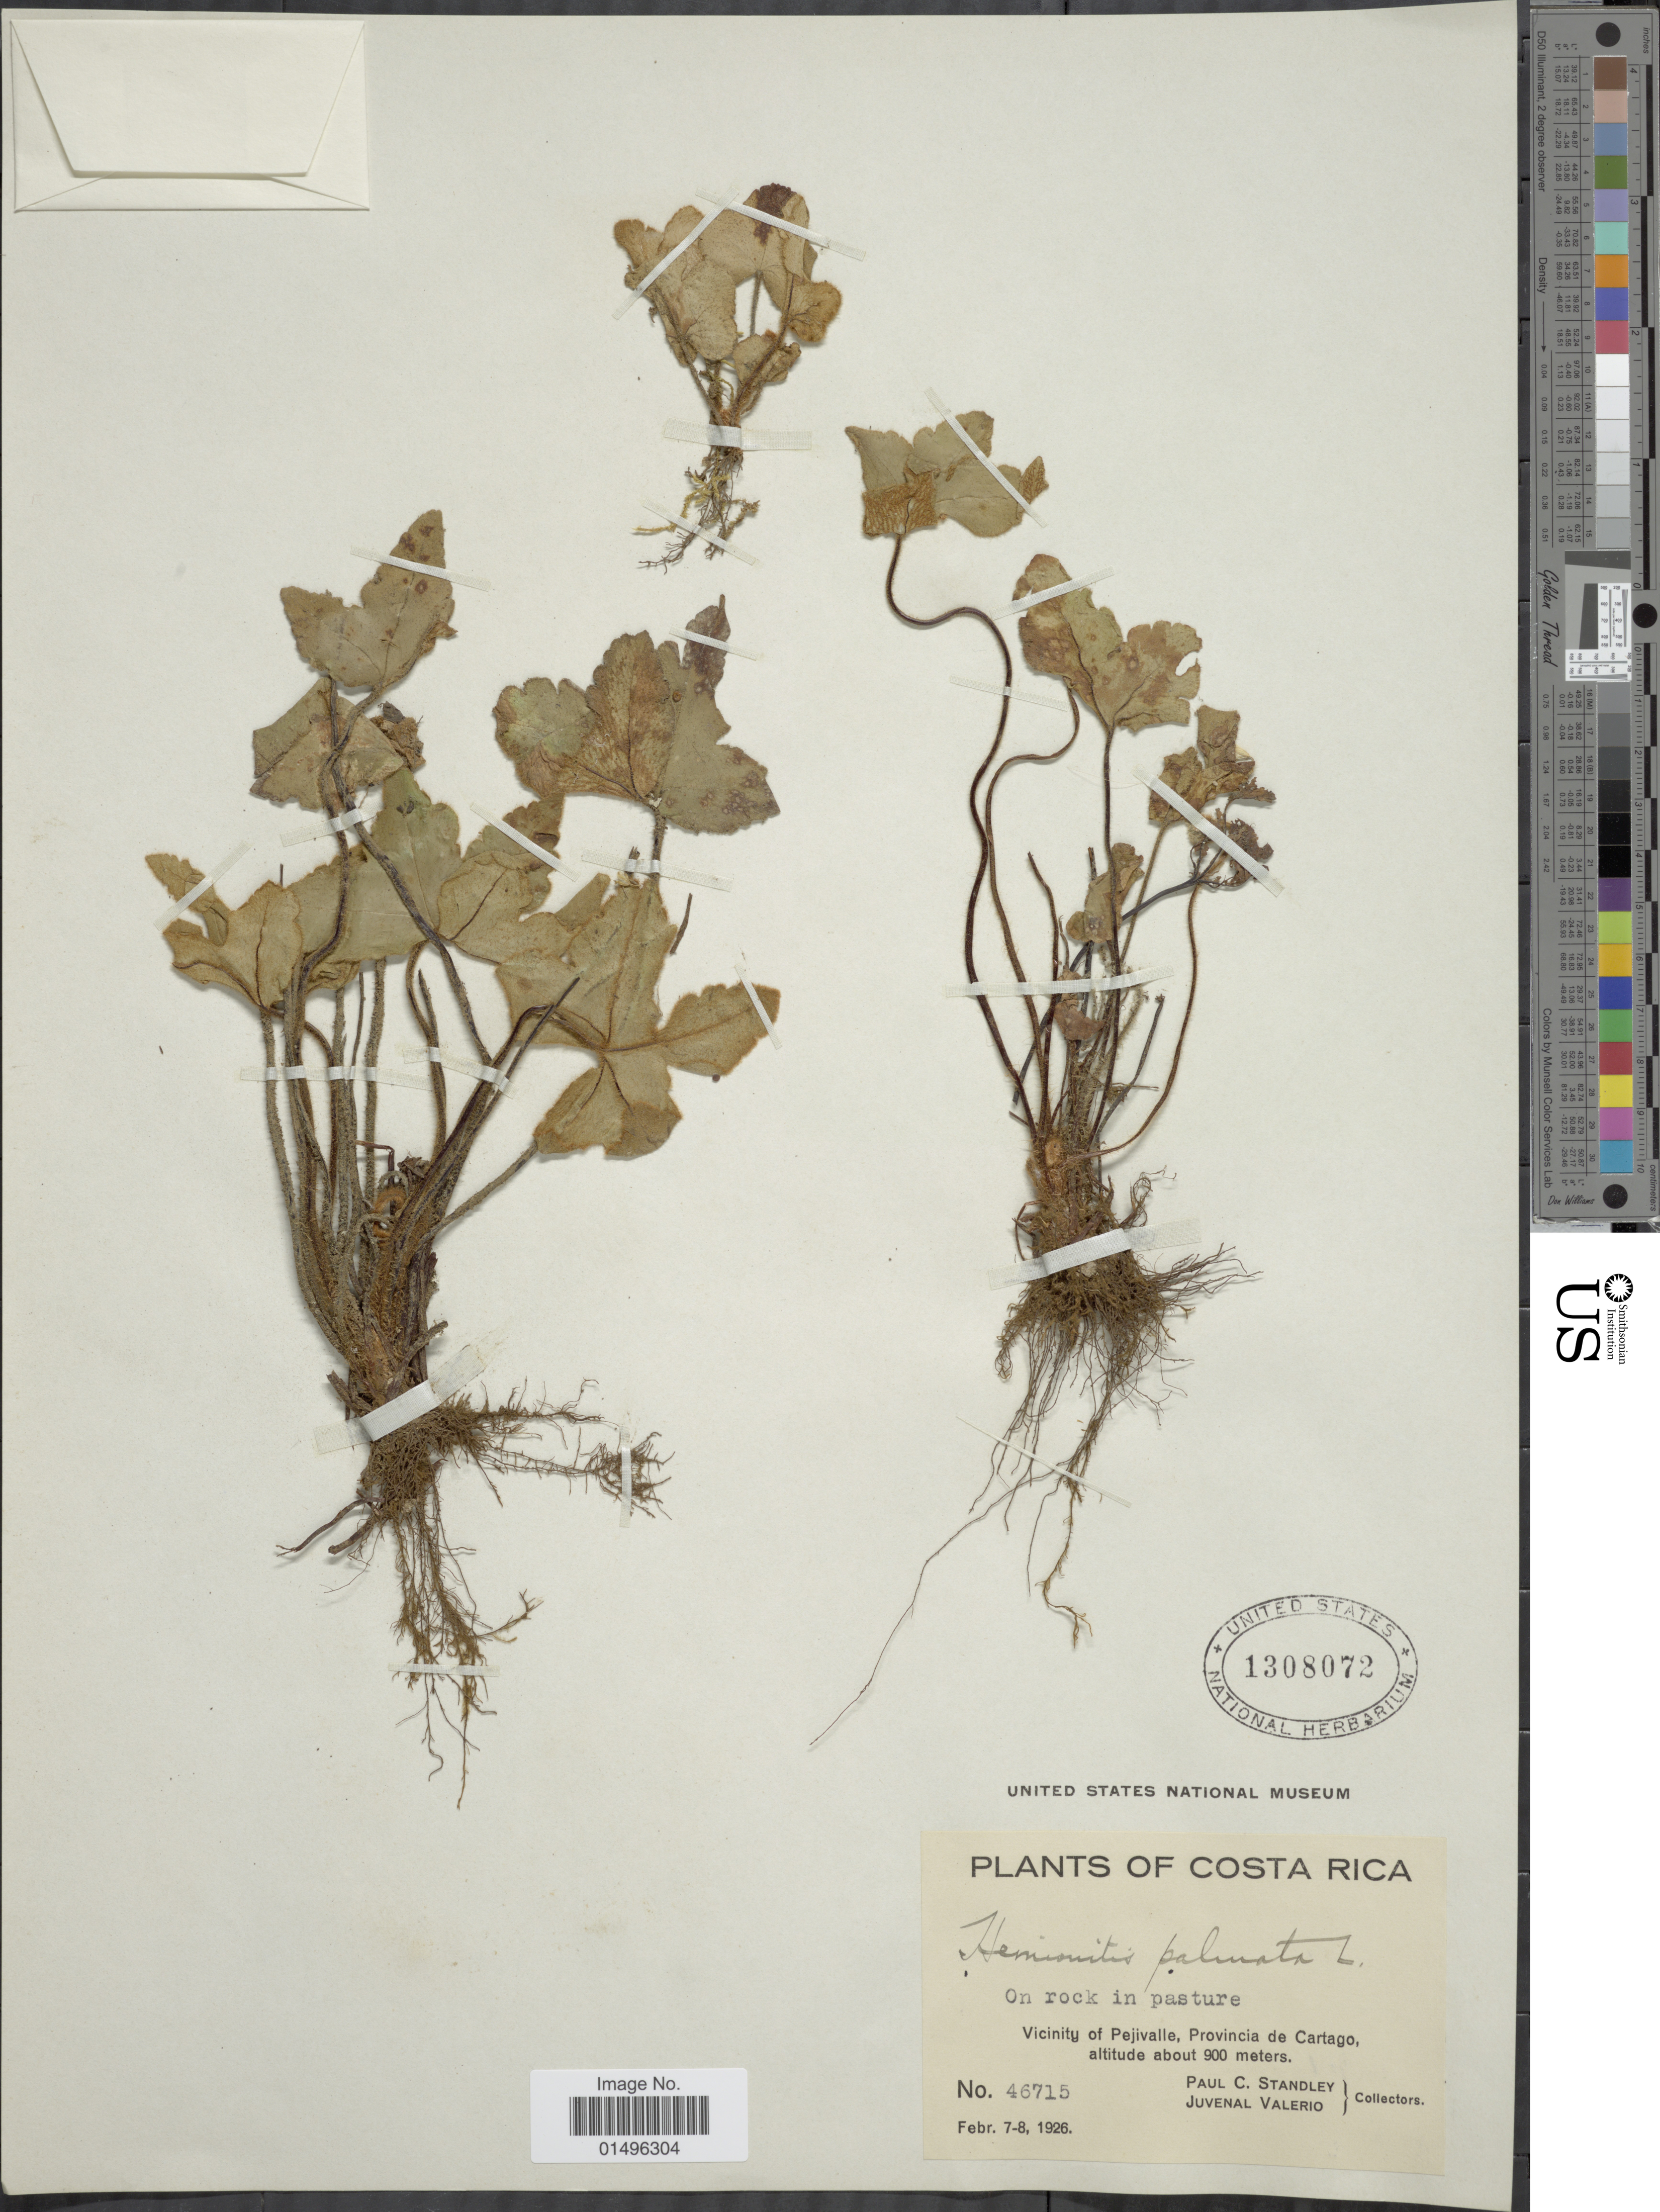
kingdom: Plantae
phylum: Tracheophyta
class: Polypodiopsida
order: Polypodiales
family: Pteridaceae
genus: Hemionitis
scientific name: Hemionitis palmata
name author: L.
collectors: P. C. Standley & J. Valerio R.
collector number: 46715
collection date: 1926-02-07/1926-02-08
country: Costa Rica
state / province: Cartago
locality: Costa Rica, Vicinity of Pejivalle, Provincia de Cartago.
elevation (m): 900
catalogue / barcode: US 1308072